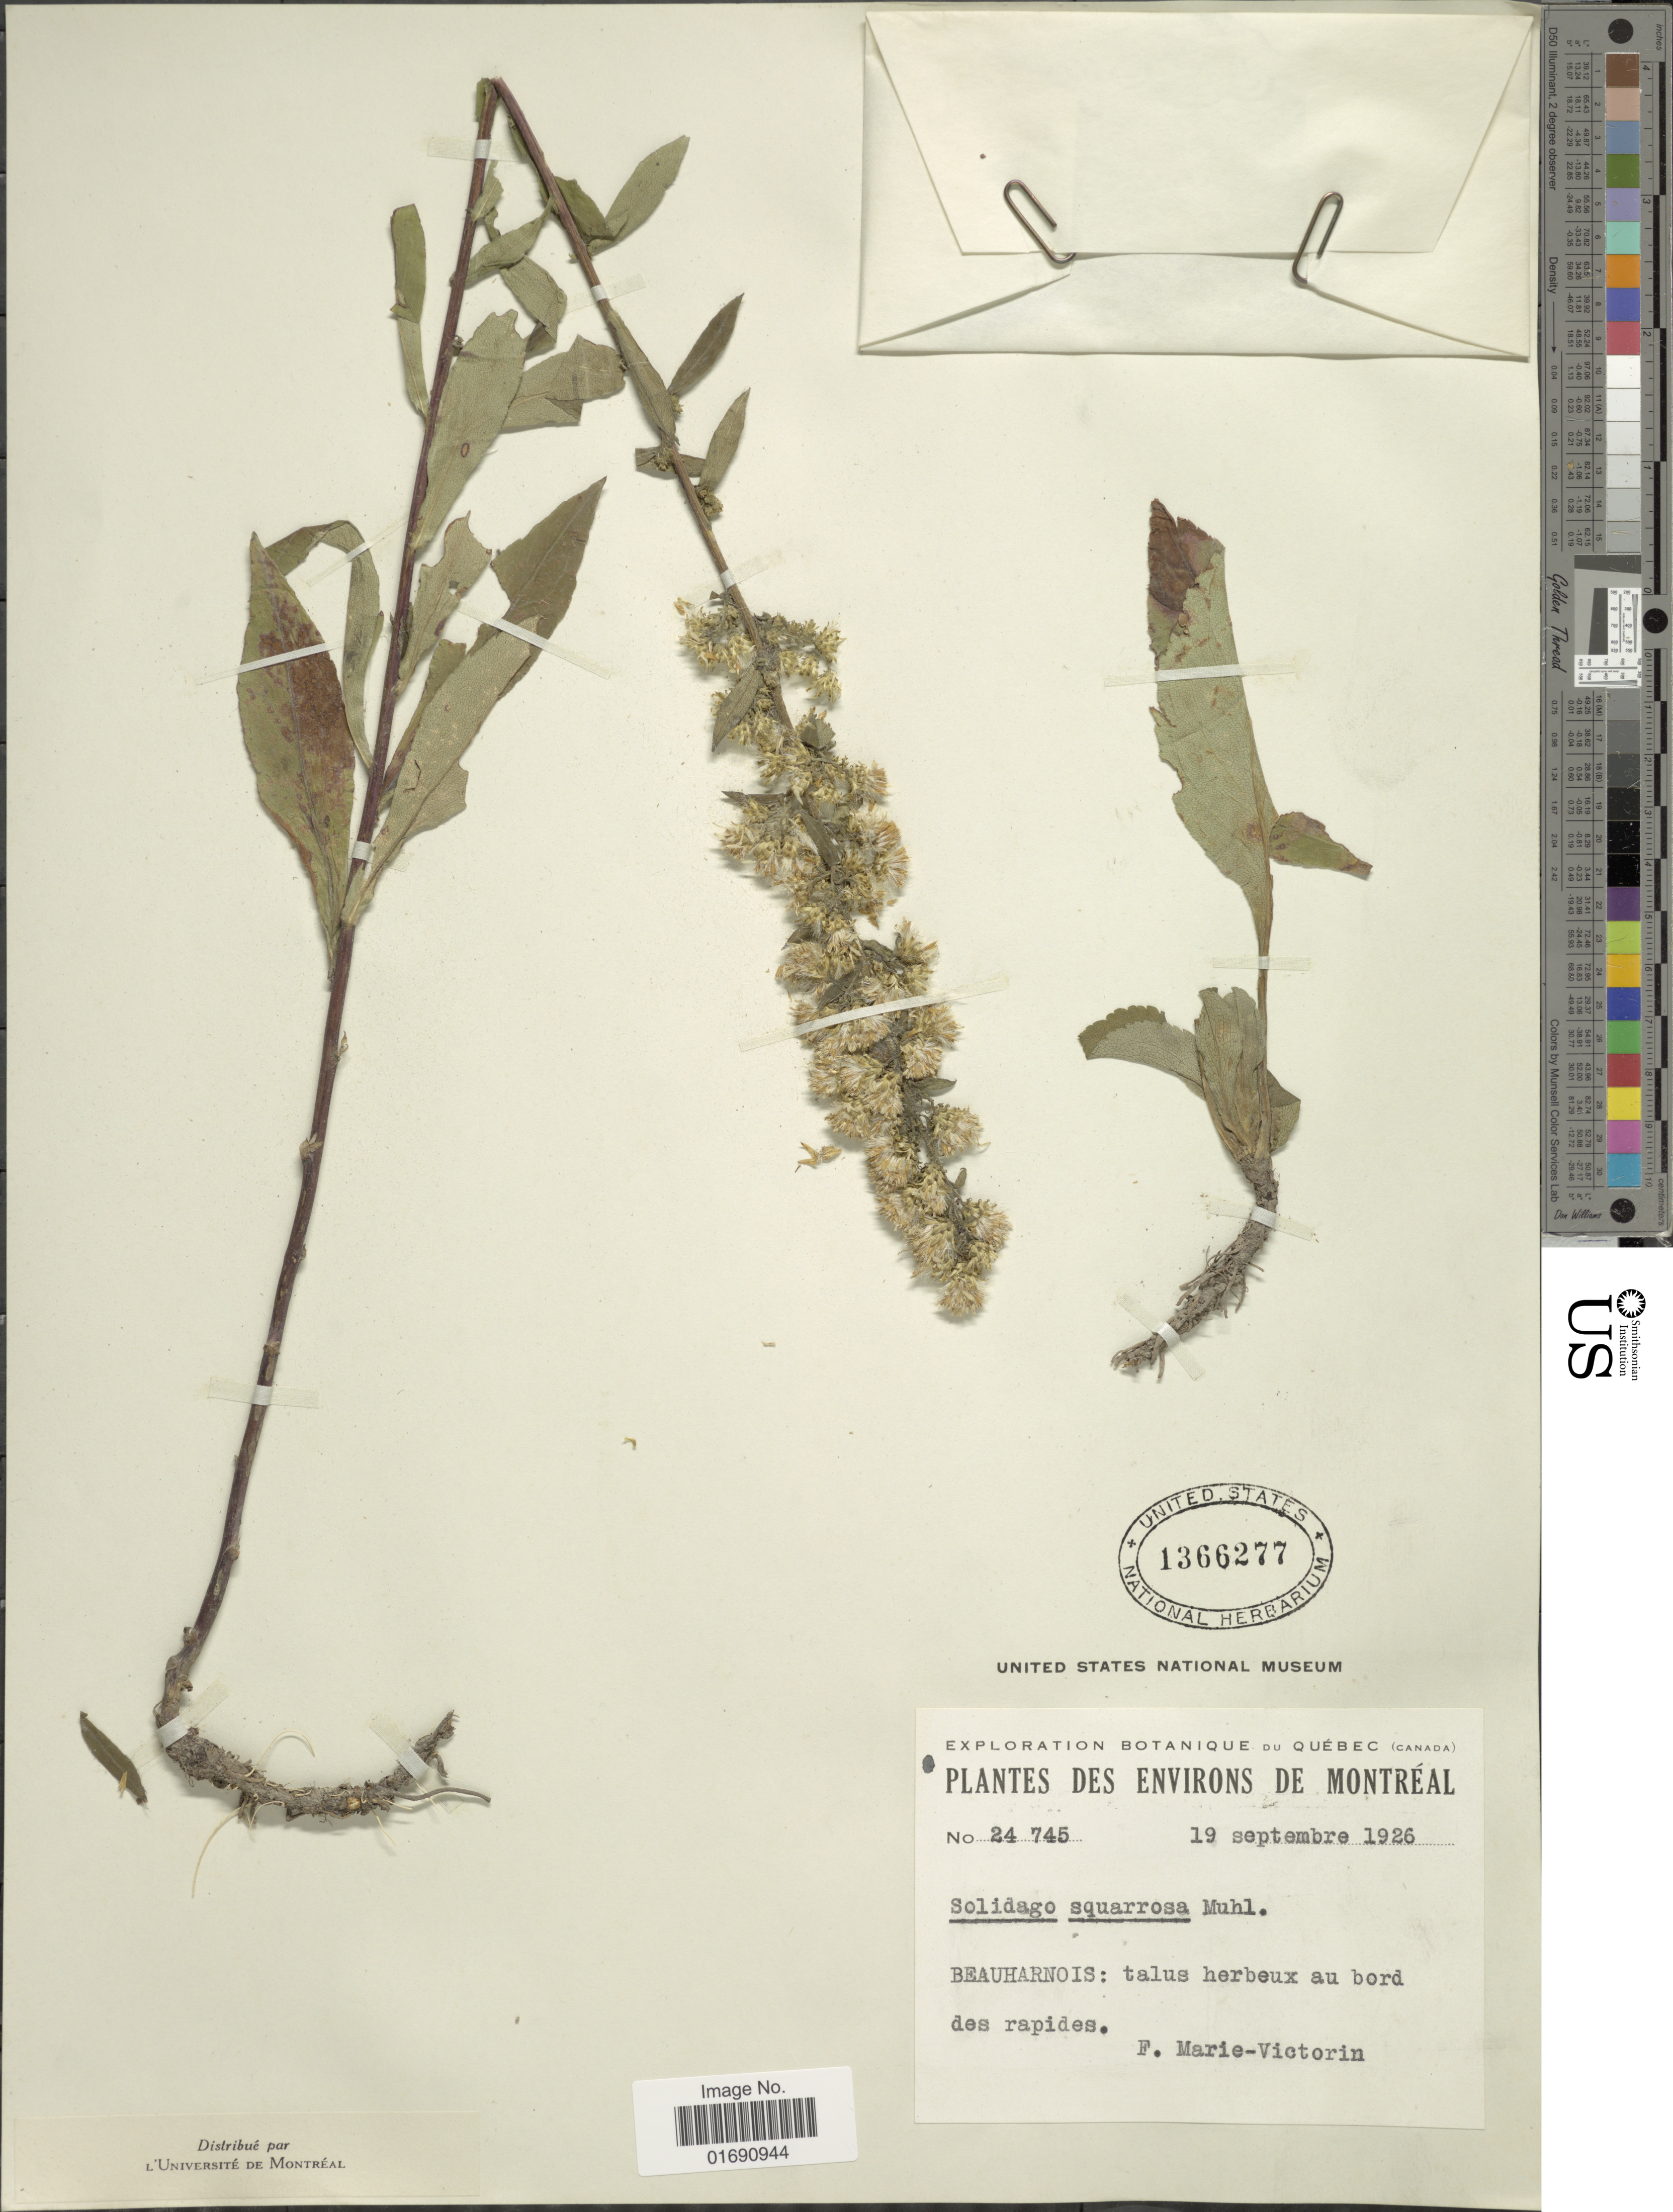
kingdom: Plantae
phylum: Tracheophyta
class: Magnoliopsida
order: Asterales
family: Asteraceae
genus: Solidago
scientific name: Solidago squarrosa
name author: Muhl.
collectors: F. Marie-Victorin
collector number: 24745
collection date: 1926-09-19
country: Canada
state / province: Quebec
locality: Environs de Montréal, Beauharnois: talus herbeux au bord des rapides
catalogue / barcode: US 1366277